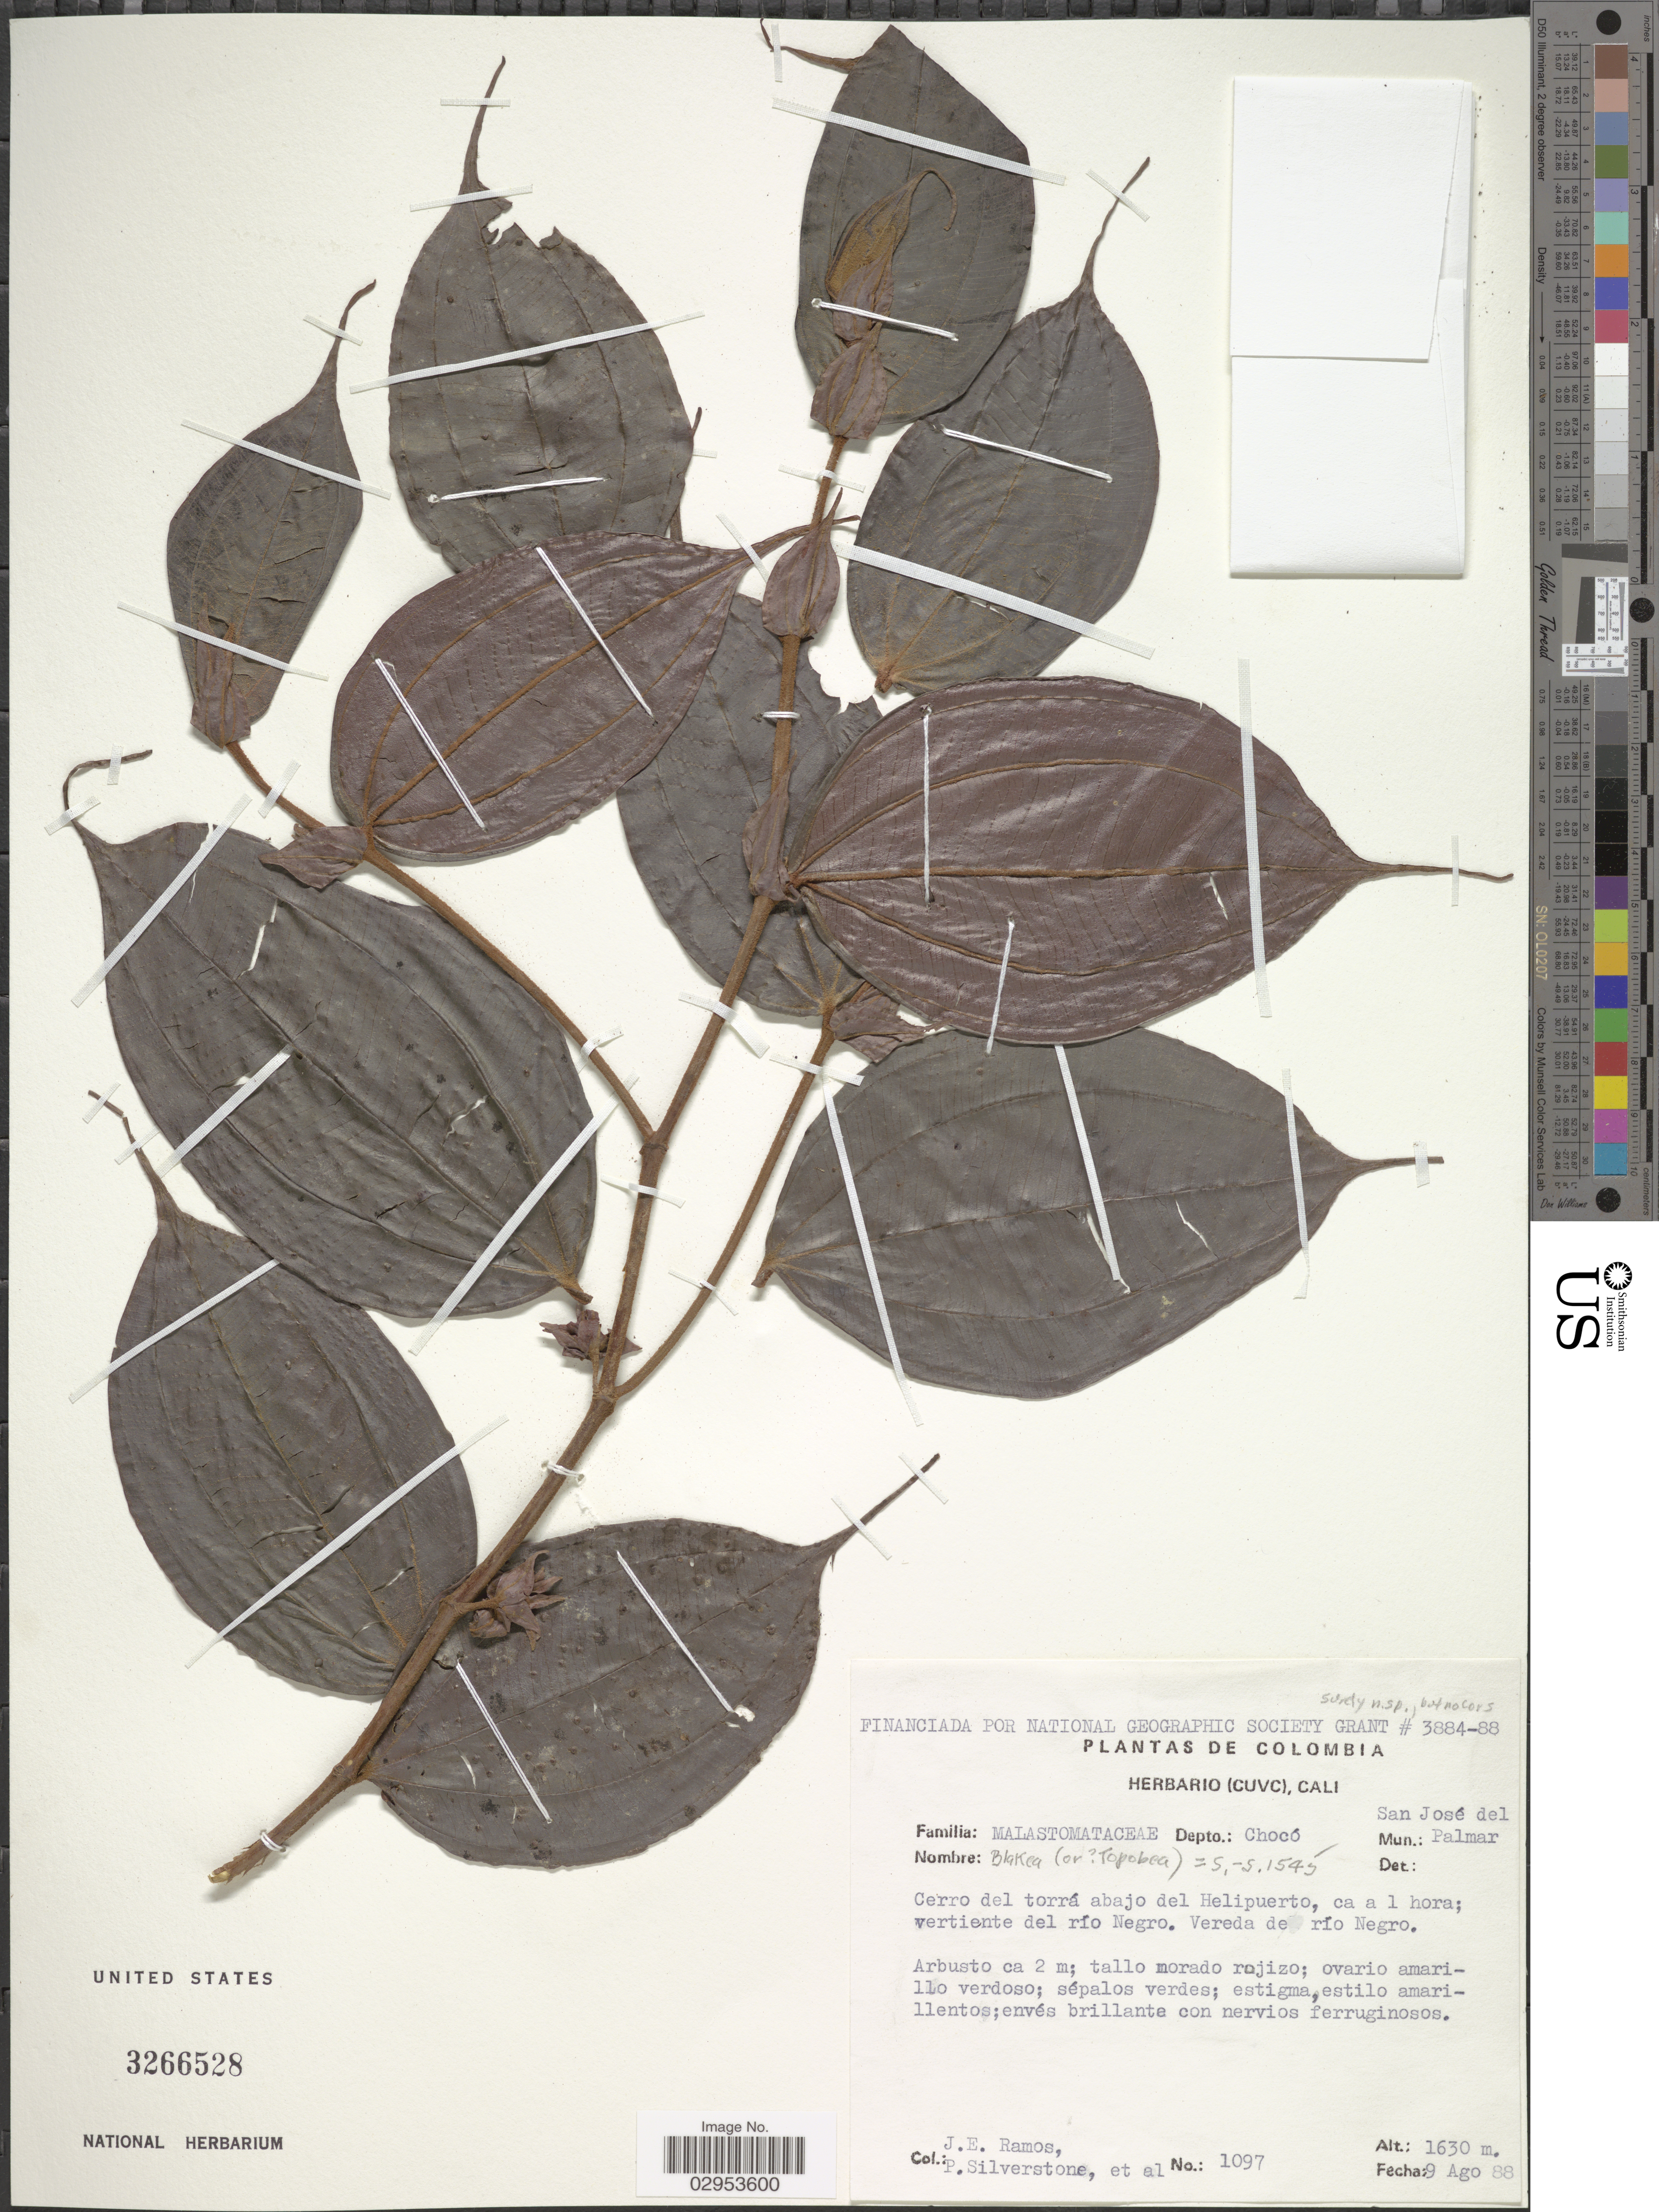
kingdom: Plantae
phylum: Tracheophyta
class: Magnoliopsida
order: Myrtales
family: Melastomataceae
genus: Blakea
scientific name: Blakea sp.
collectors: J. E. Ramos, P. Silverstone & et al.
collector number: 1097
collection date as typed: Transcribed d/m/y: 9/8/88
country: Colombia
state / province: Chocó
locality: Depto.: Chocó. Mun.: San José del Palmar. Cerro del torrá abajo del Helipuerto, ca a 1 hora; vertiente del río Negro. Vereda de río Negro.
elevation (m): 1630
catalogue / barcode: US 3266528